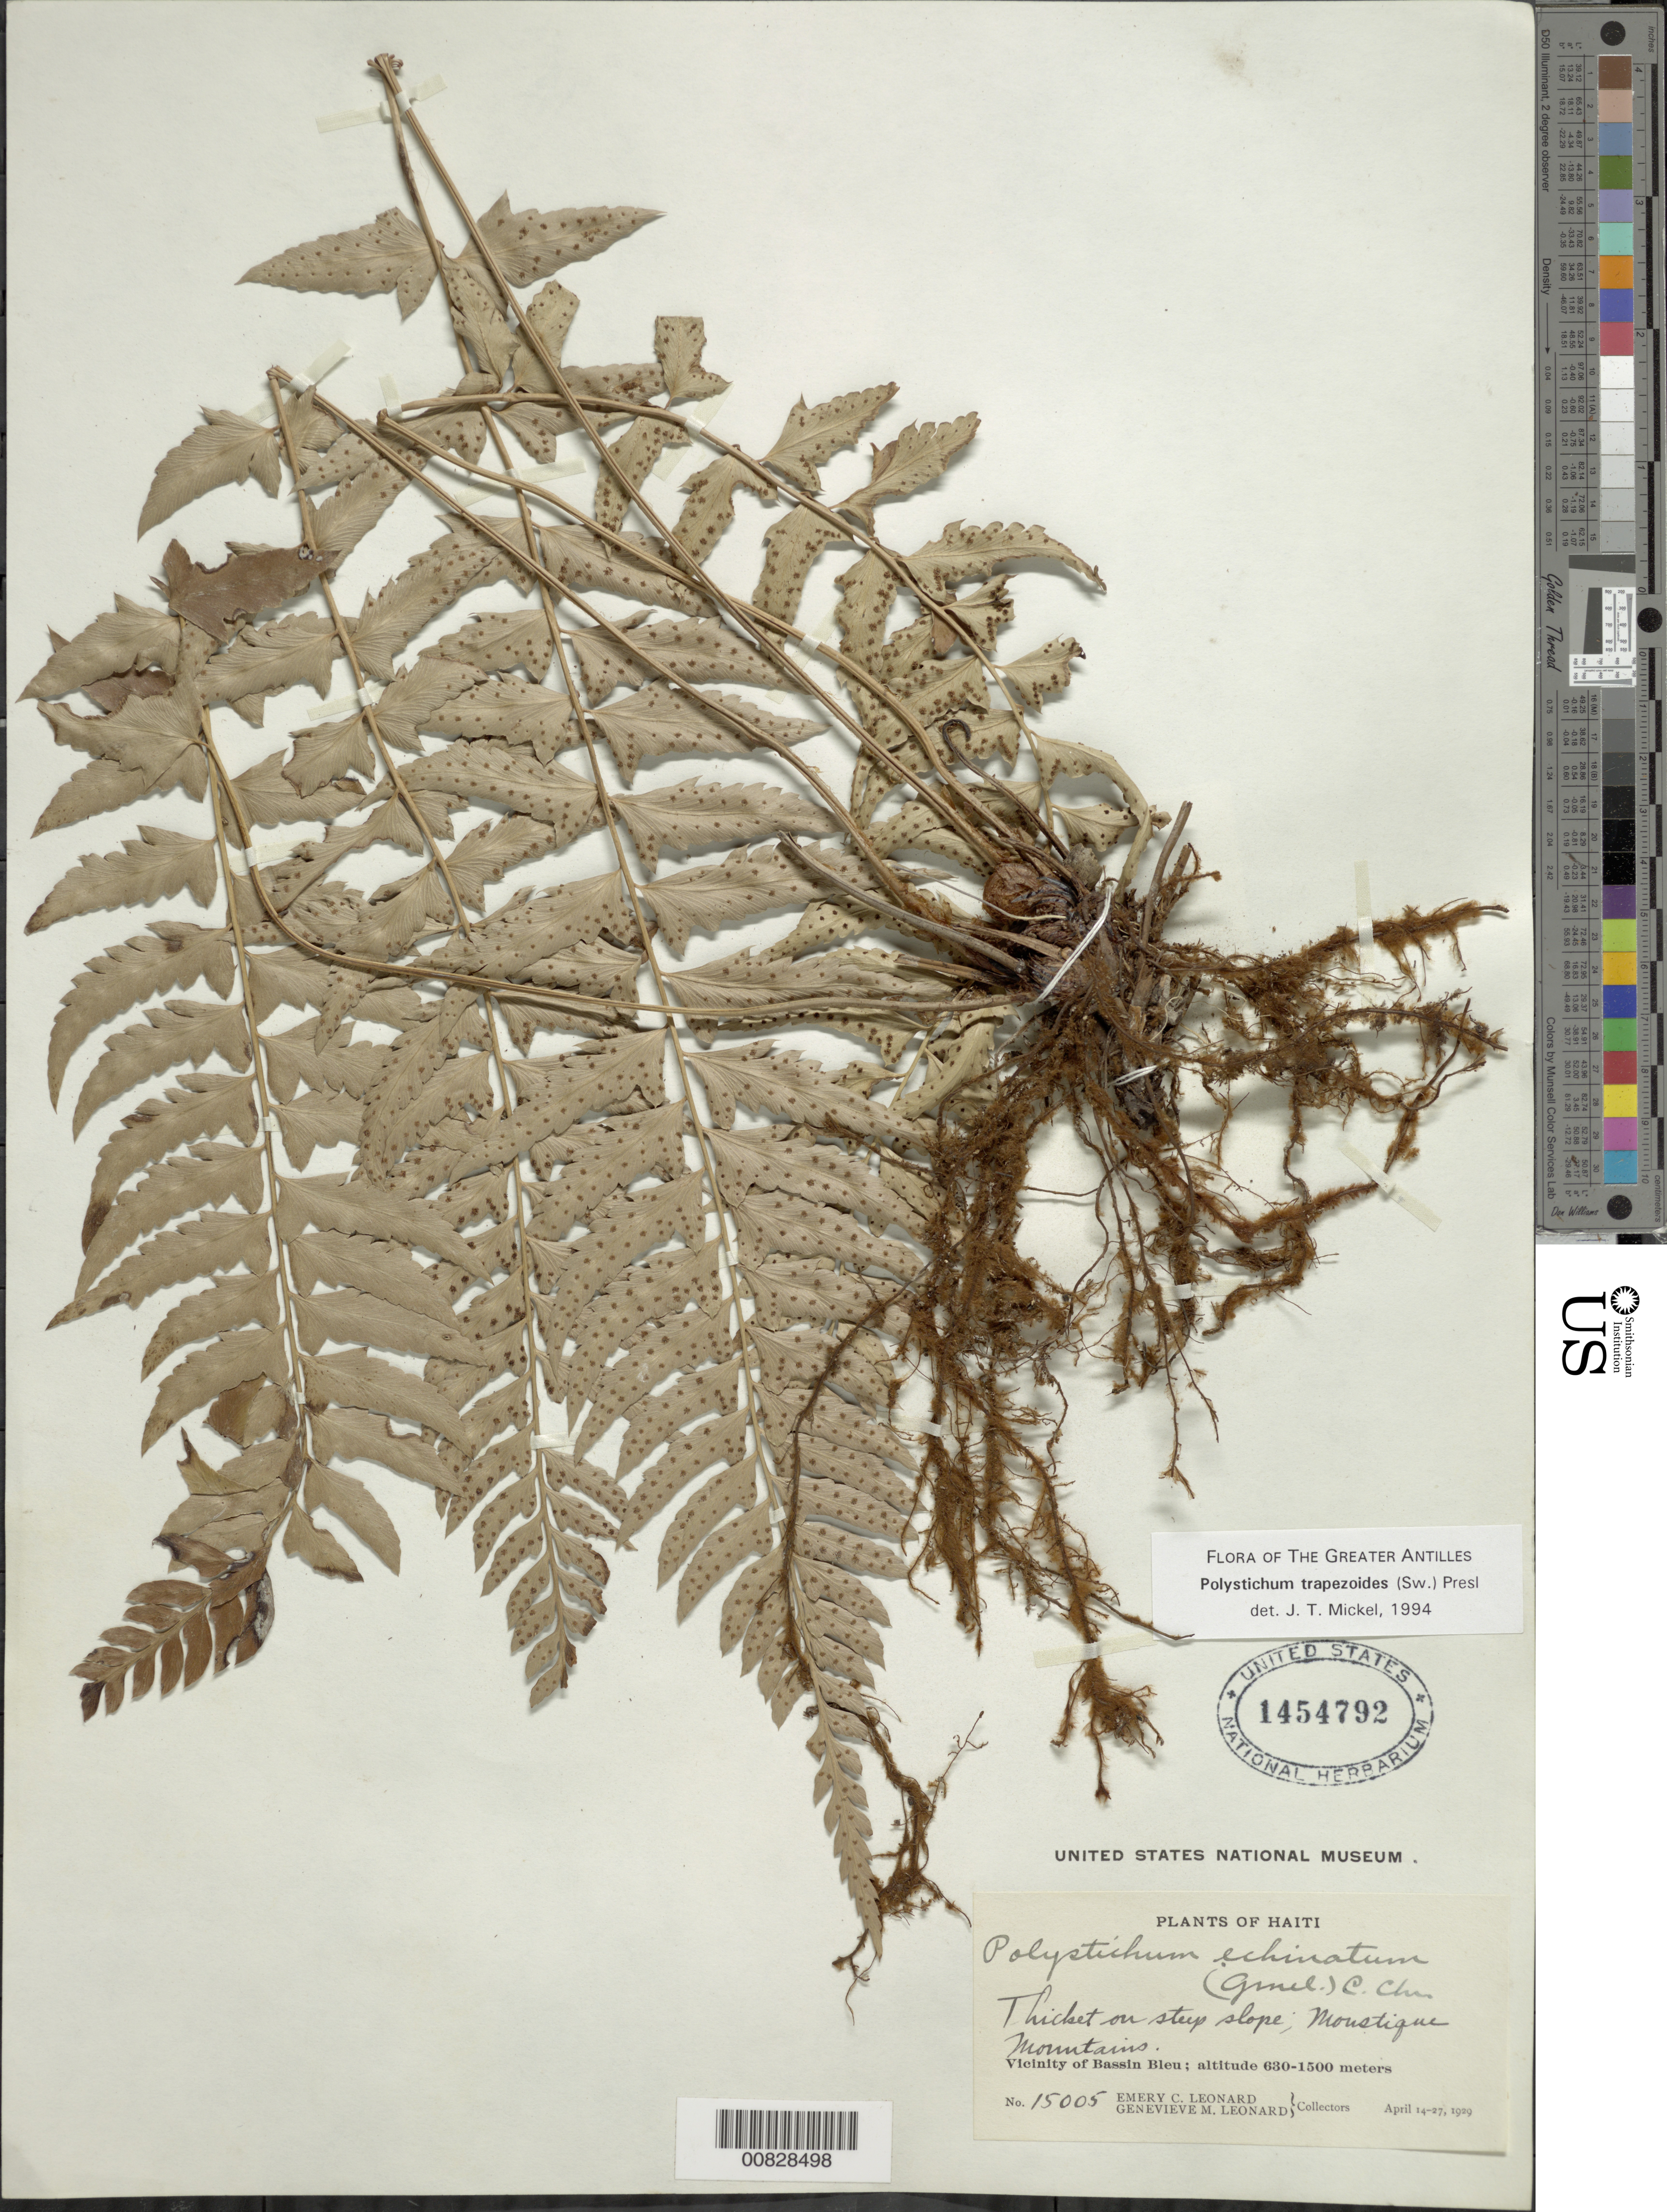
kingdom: Plantae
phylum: Tracheophyta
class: Polypodiopsida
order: Polypodiales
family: Dryopteridaceae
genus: Polystichum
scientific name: Polystichum trapezoides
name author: (Sw.) C. Presl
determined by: Mickel, J. T., (NY), New York Botanical Garden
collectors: E. C. Leonard & G. M. Leonard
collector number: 15005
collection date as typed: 14 Apr 1929 to 27 Apr 1929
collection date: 1929-04-14/1929-04-27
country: Haiti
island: Hispaniola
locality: Bassin Bleu, Moustique Mts.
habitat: Thicket on steep slope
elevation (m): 630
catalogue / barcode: US 1454792